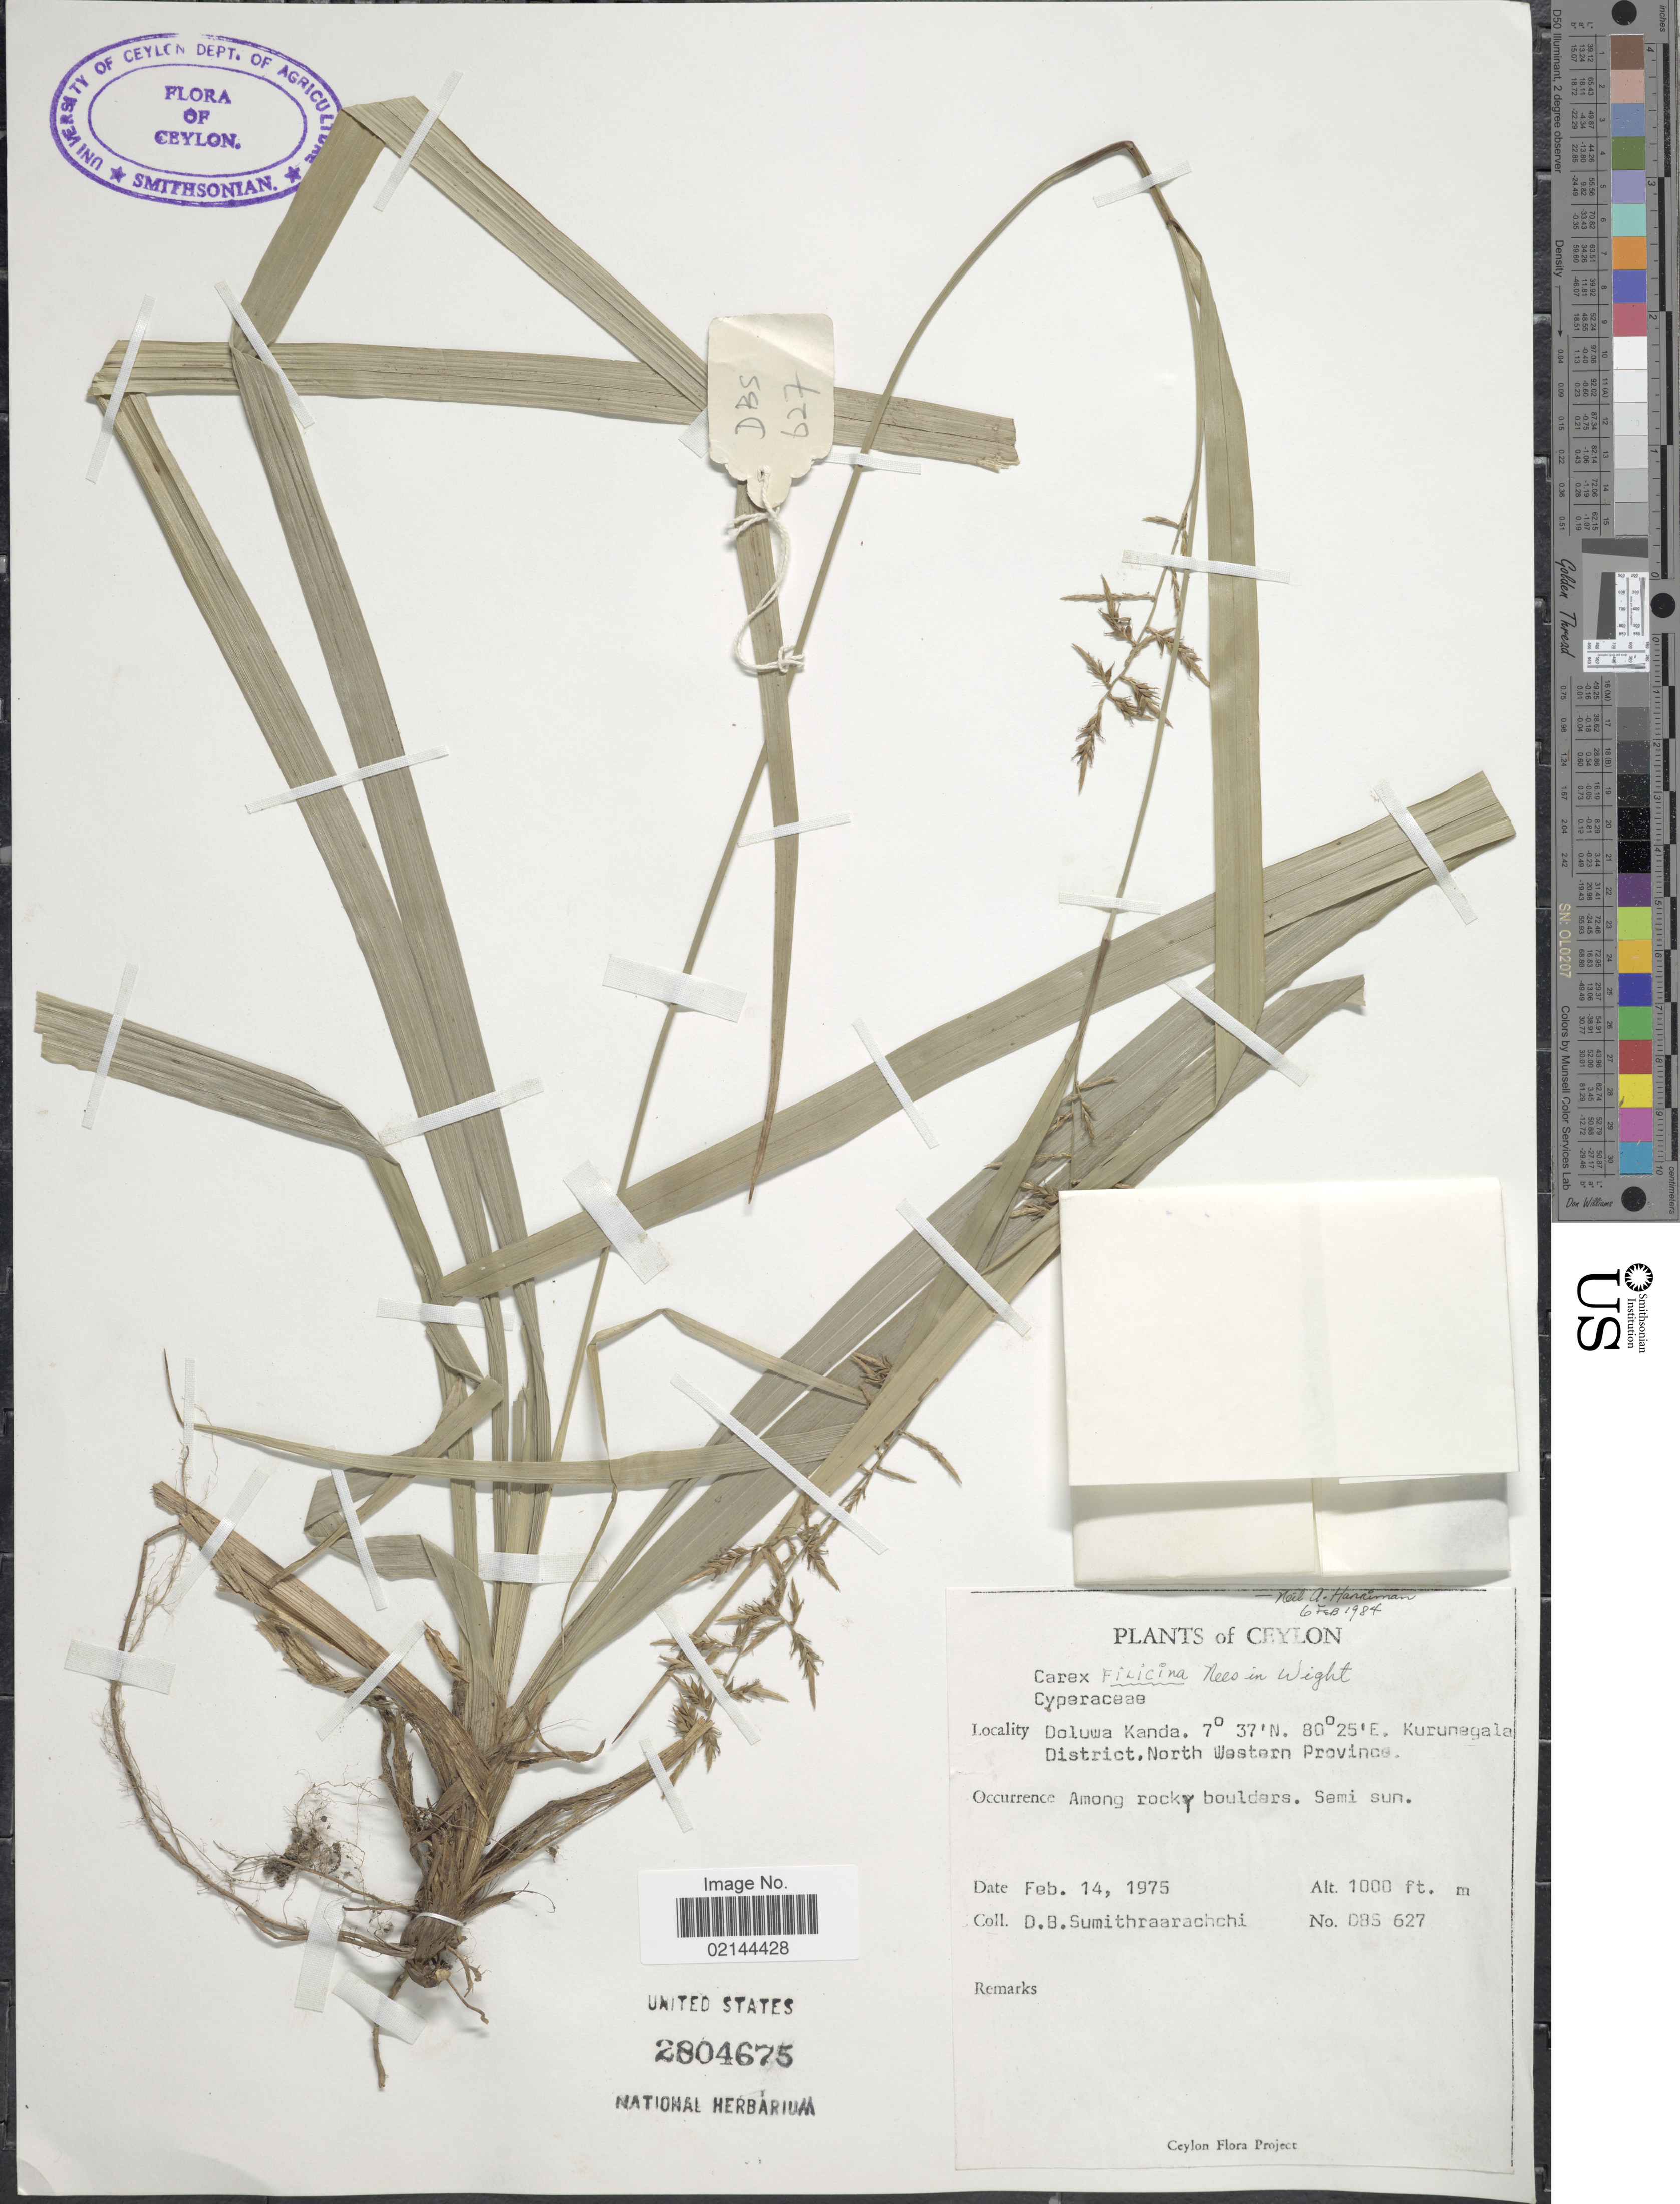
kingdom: Plantae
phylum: Tracheophyta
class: Liliopsida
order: Poales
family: Cyperaceae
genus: Carex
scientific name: Carex filicina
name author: Nees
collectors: D. B. Sumithraarachchi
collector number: D8S627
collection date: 1975-02-14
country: Sri Lanka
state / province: North Western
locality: Ceylon. Doluwa Kanda. Kurunegala District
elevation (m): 305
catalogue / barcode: US 2804675